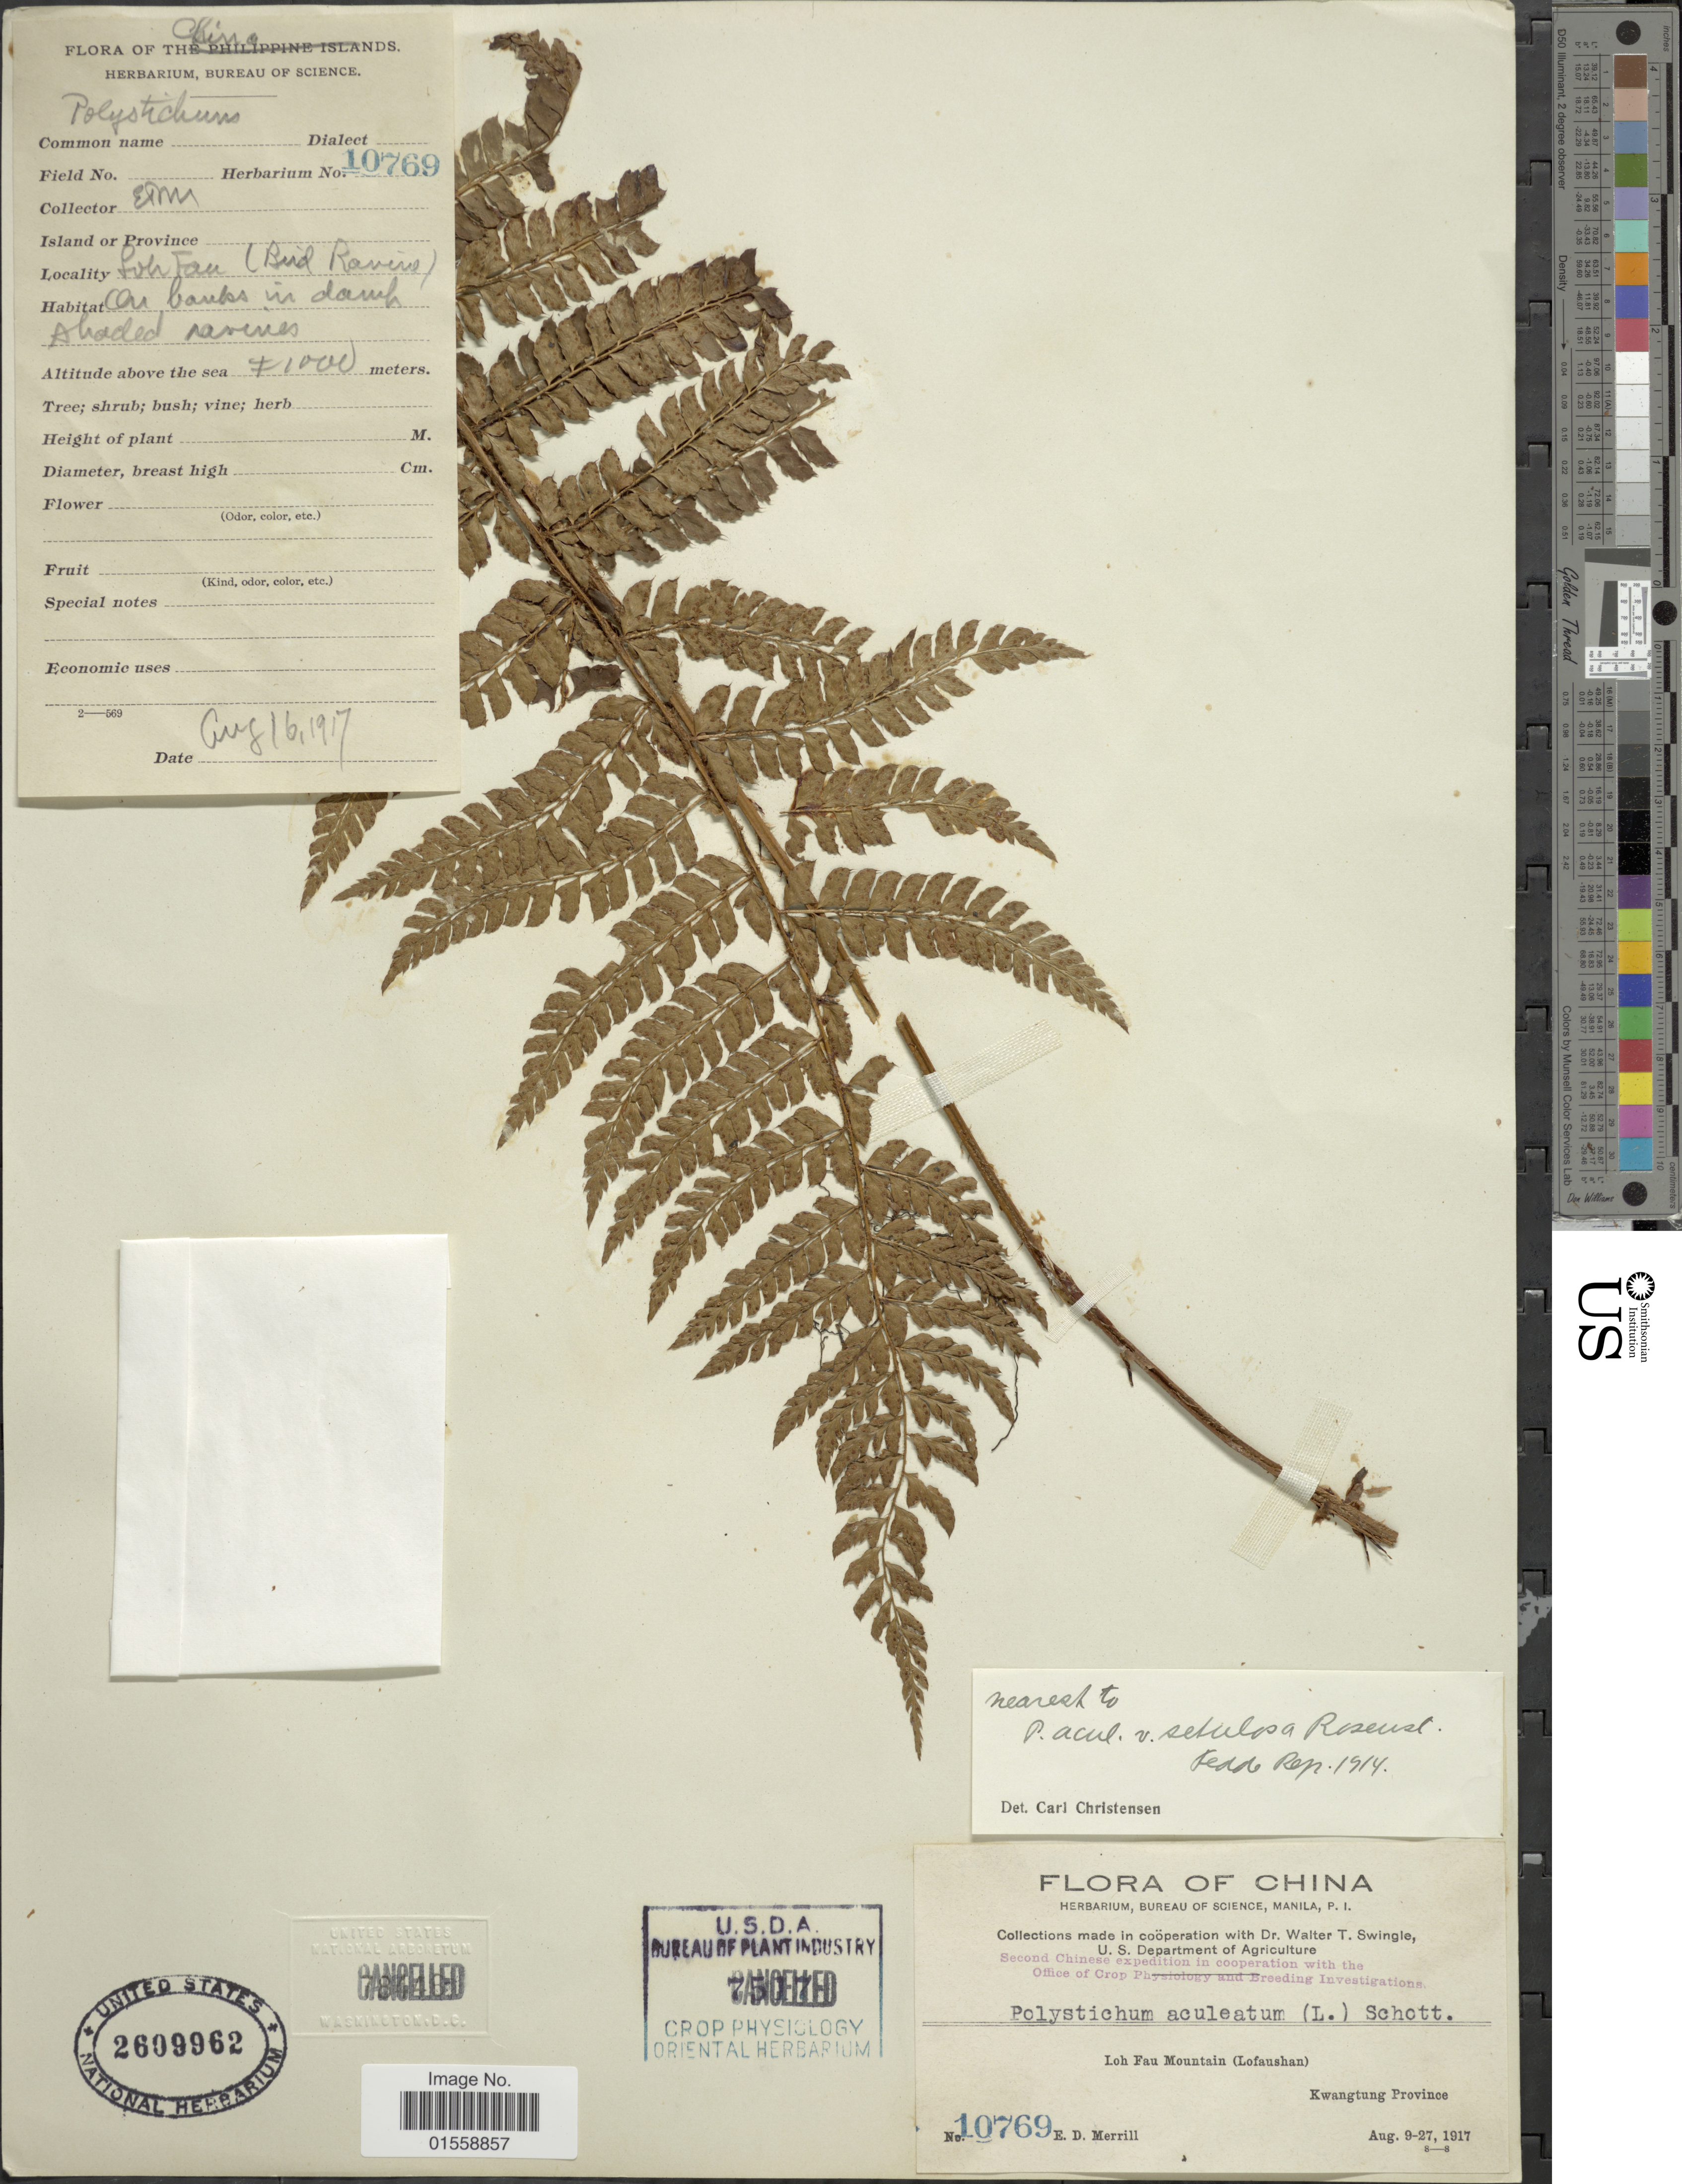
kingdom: Plantae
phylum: Tracheophyta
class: Polypodiopsida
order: Polypodiales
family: Dryopteridaceae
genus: Polystichum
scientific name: Polystichum aculeatum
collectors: E. D. Merrill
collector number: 10769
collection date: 1917-08-16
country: China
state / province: Guangdong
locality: China, Loh Fau Mountain (Lofaushan) Kwangtung Province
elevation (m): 1000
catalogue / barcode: US 2609962